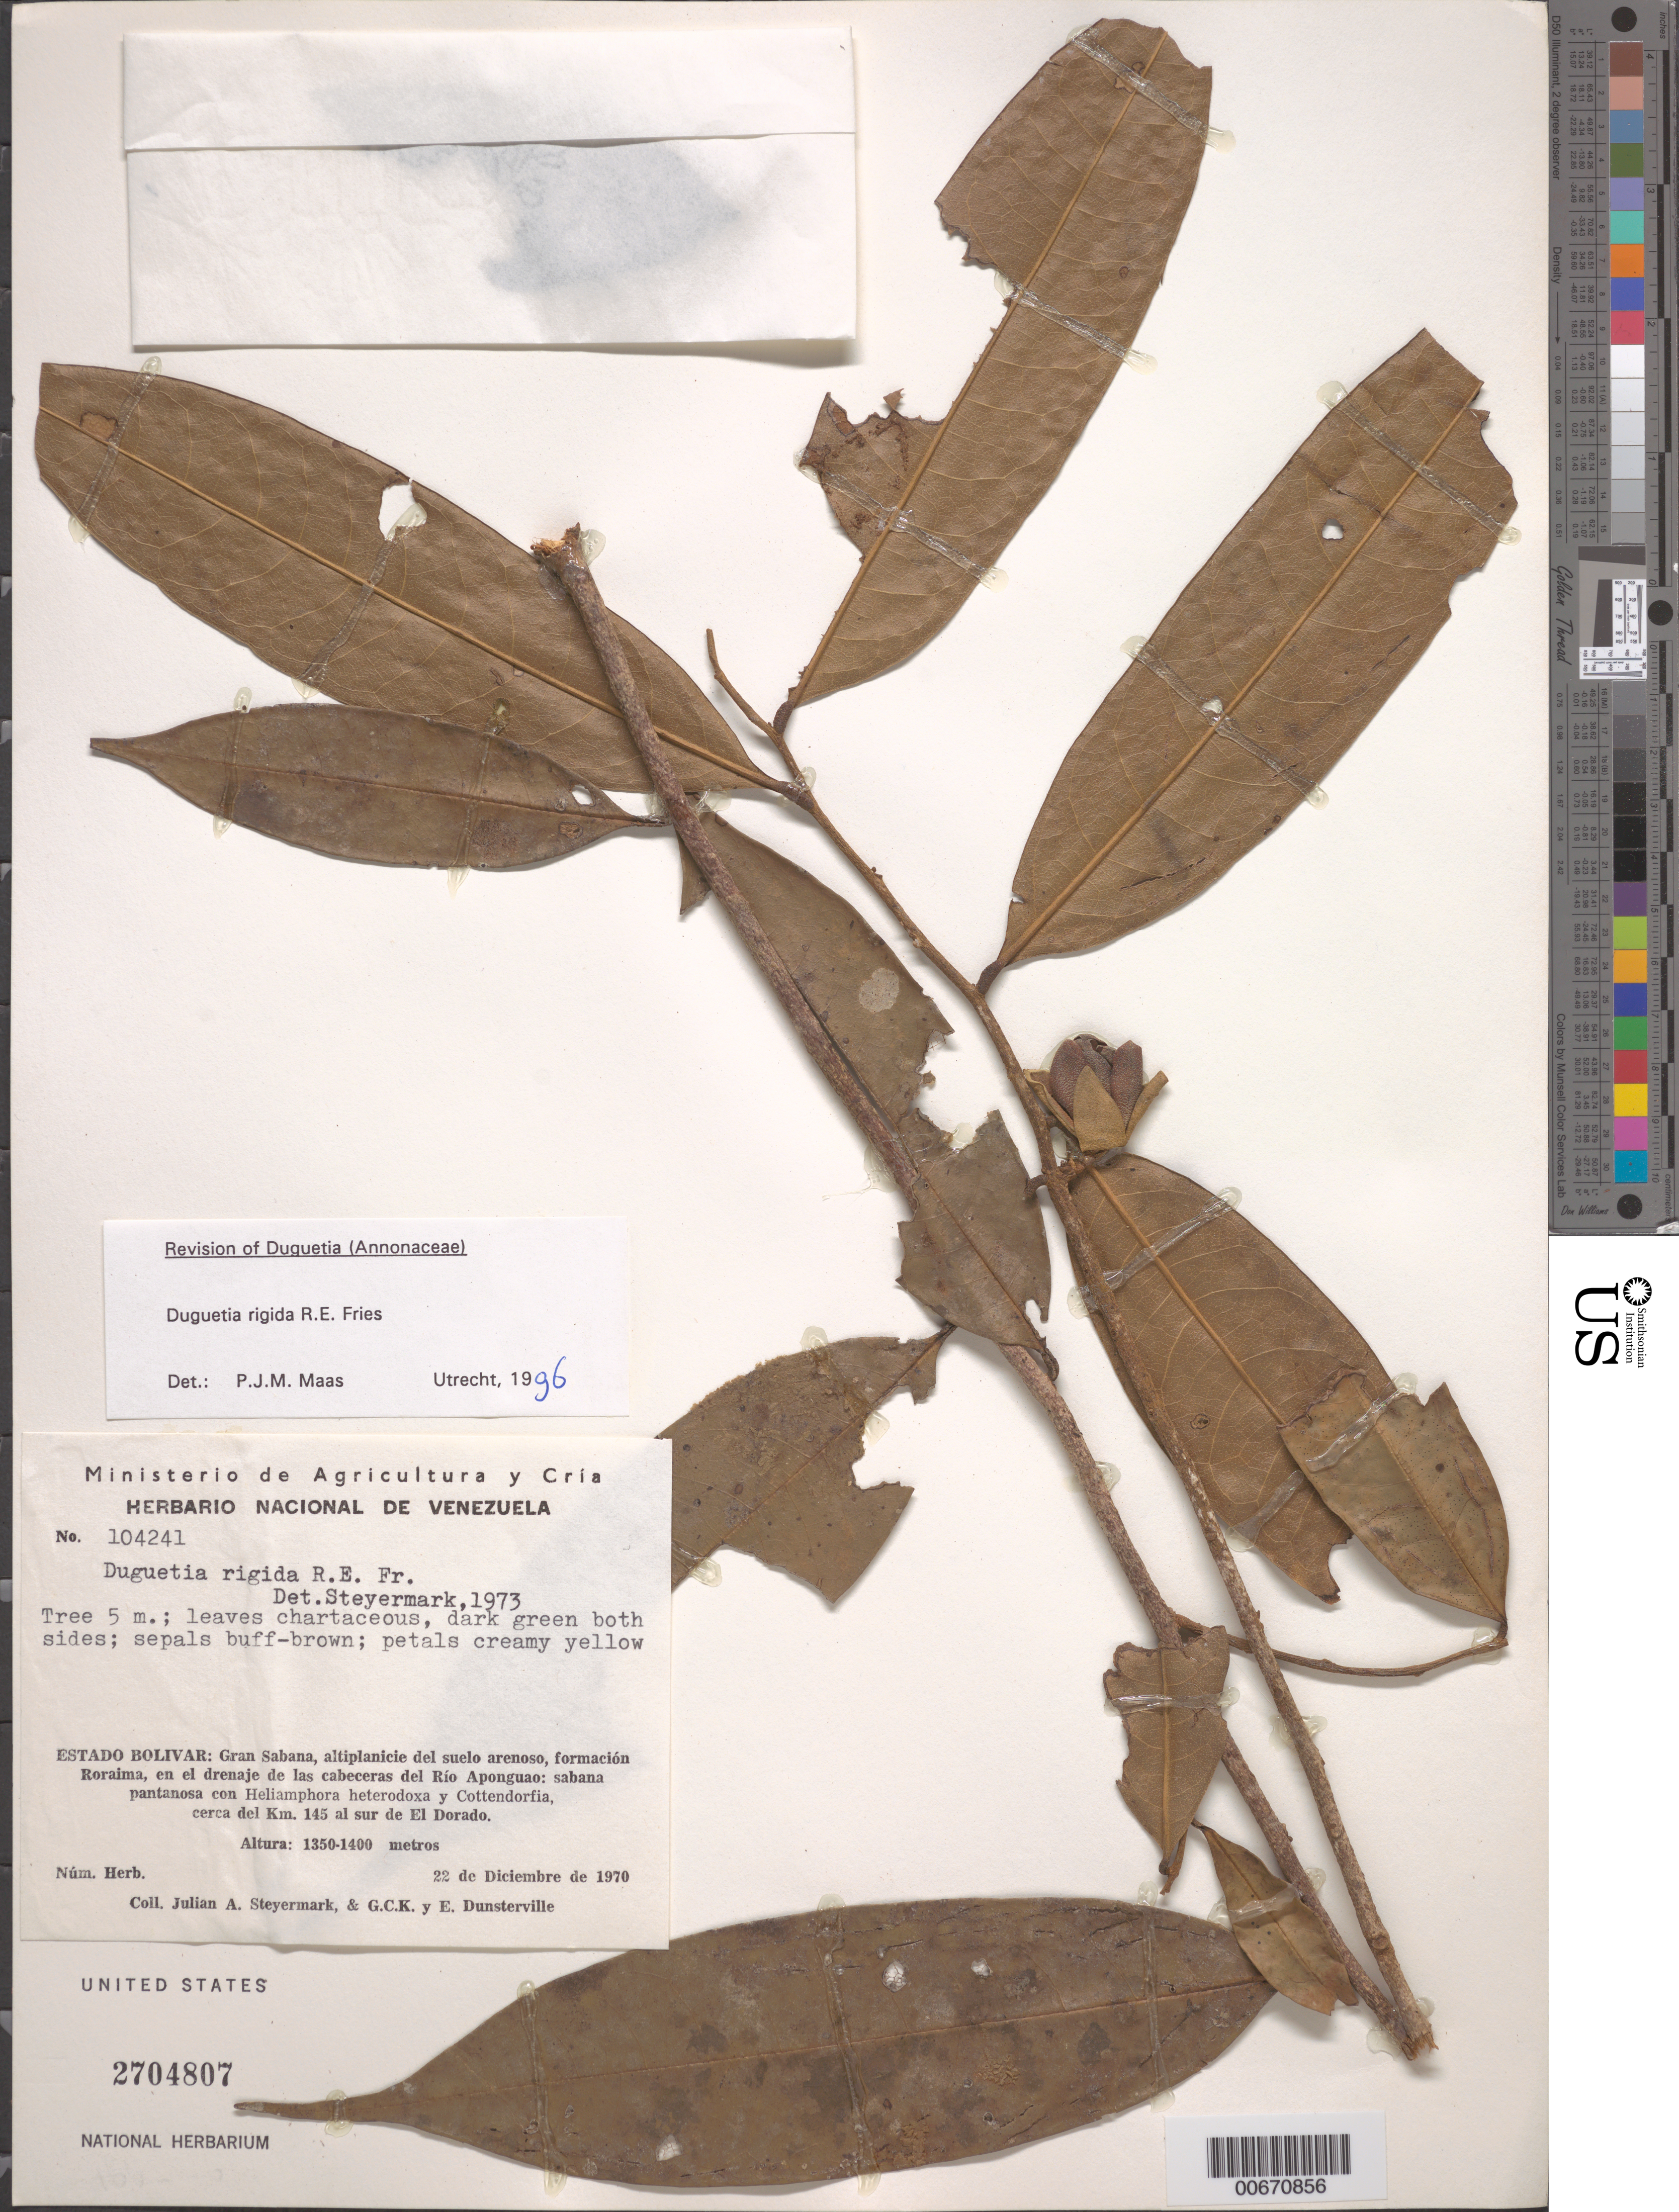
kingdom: Plantae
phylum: Tracheophyta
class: Magnoliopsida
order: Magnoliales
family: Annonaceae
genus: Duguetia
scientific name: Duguetia rigida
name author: R.E. Fr.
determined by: Maas, Paul J. M.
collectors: J. Steyermark, G. C. K. Dunsterville & E. Dunsterville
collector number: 104241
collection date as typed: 22-Dec-70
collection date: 1970-12-22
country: Venezuela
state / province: Bolívar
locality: Gran Sabana, formacion Roraima, Río Aponguao, 145 km sur de El Dorado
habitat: Altiplanicie del arenoso, sabana pantanosa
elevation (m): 1350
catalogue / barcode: US 2704807